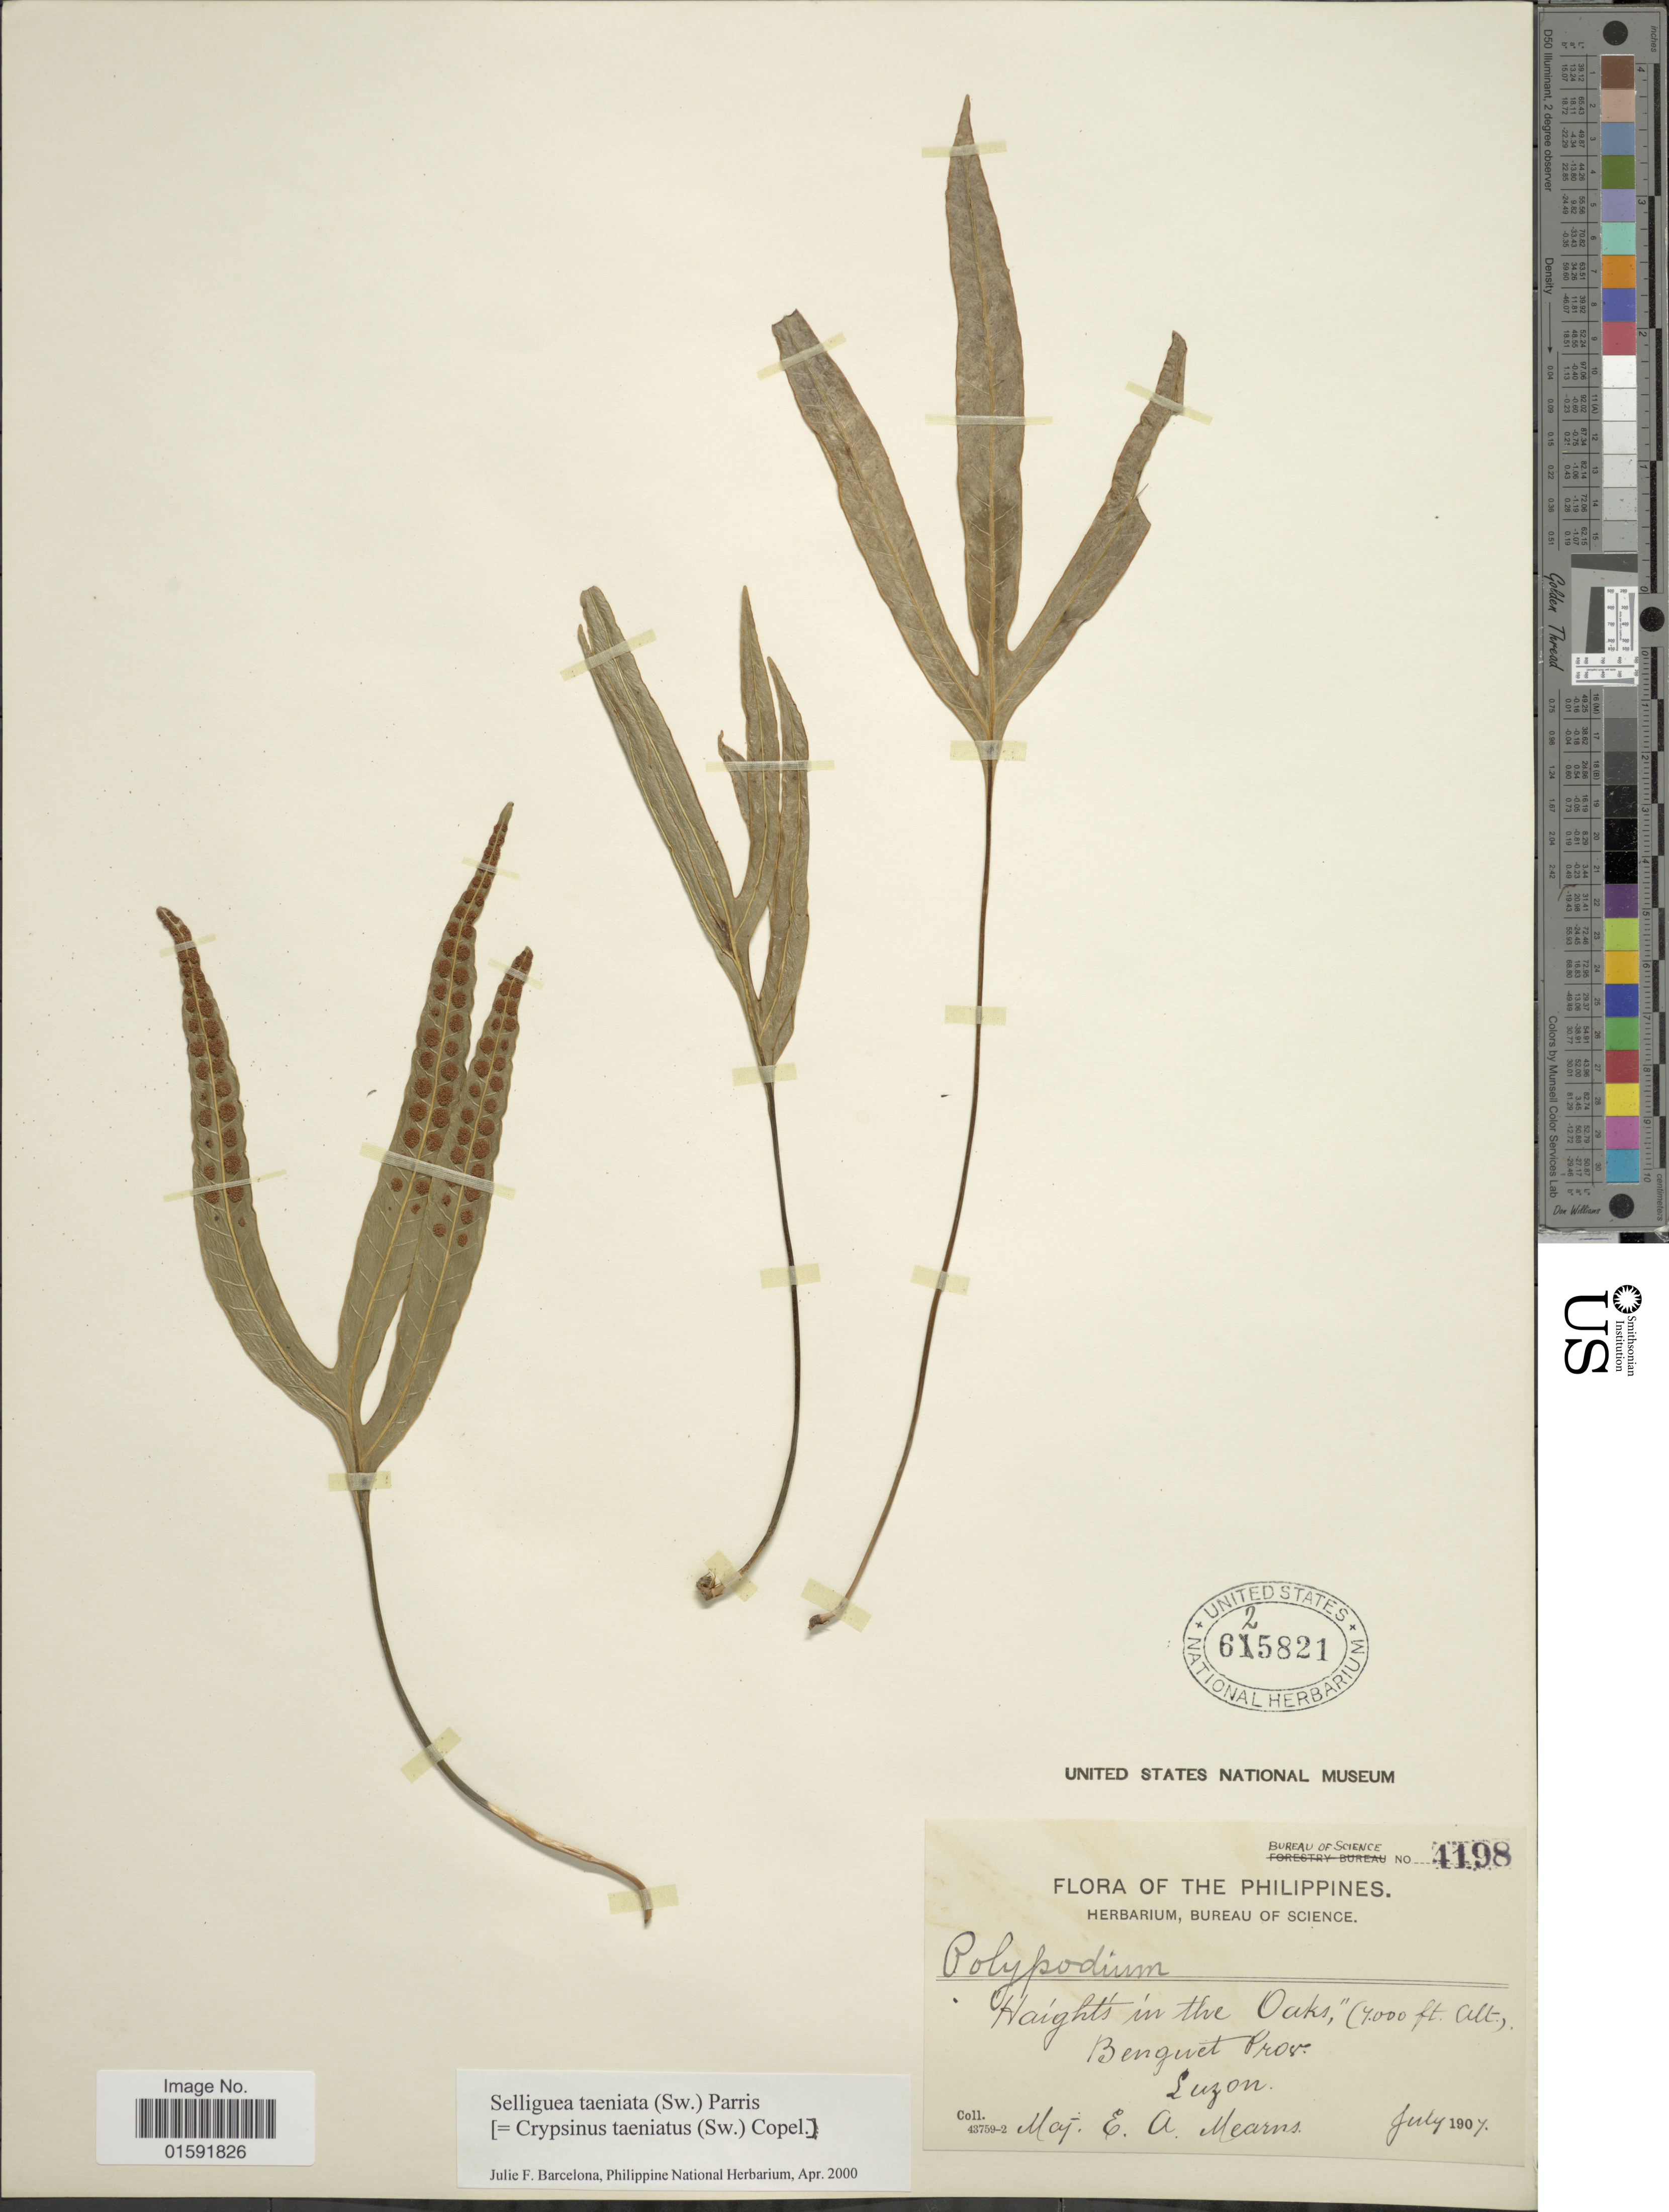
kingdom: Plantae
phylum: Tracheophyta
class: Polypodiopsida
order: Polypodiales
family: Polypodiaceae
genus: Selliguea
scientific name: Selliguea taeniata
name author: Parris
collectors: E. A. Mearns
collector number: Bureau of Science 4198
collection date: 1907-07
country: Philippines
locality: Haights in the Oaks, Benguet Prov., Luzon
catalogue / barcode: US 6215821